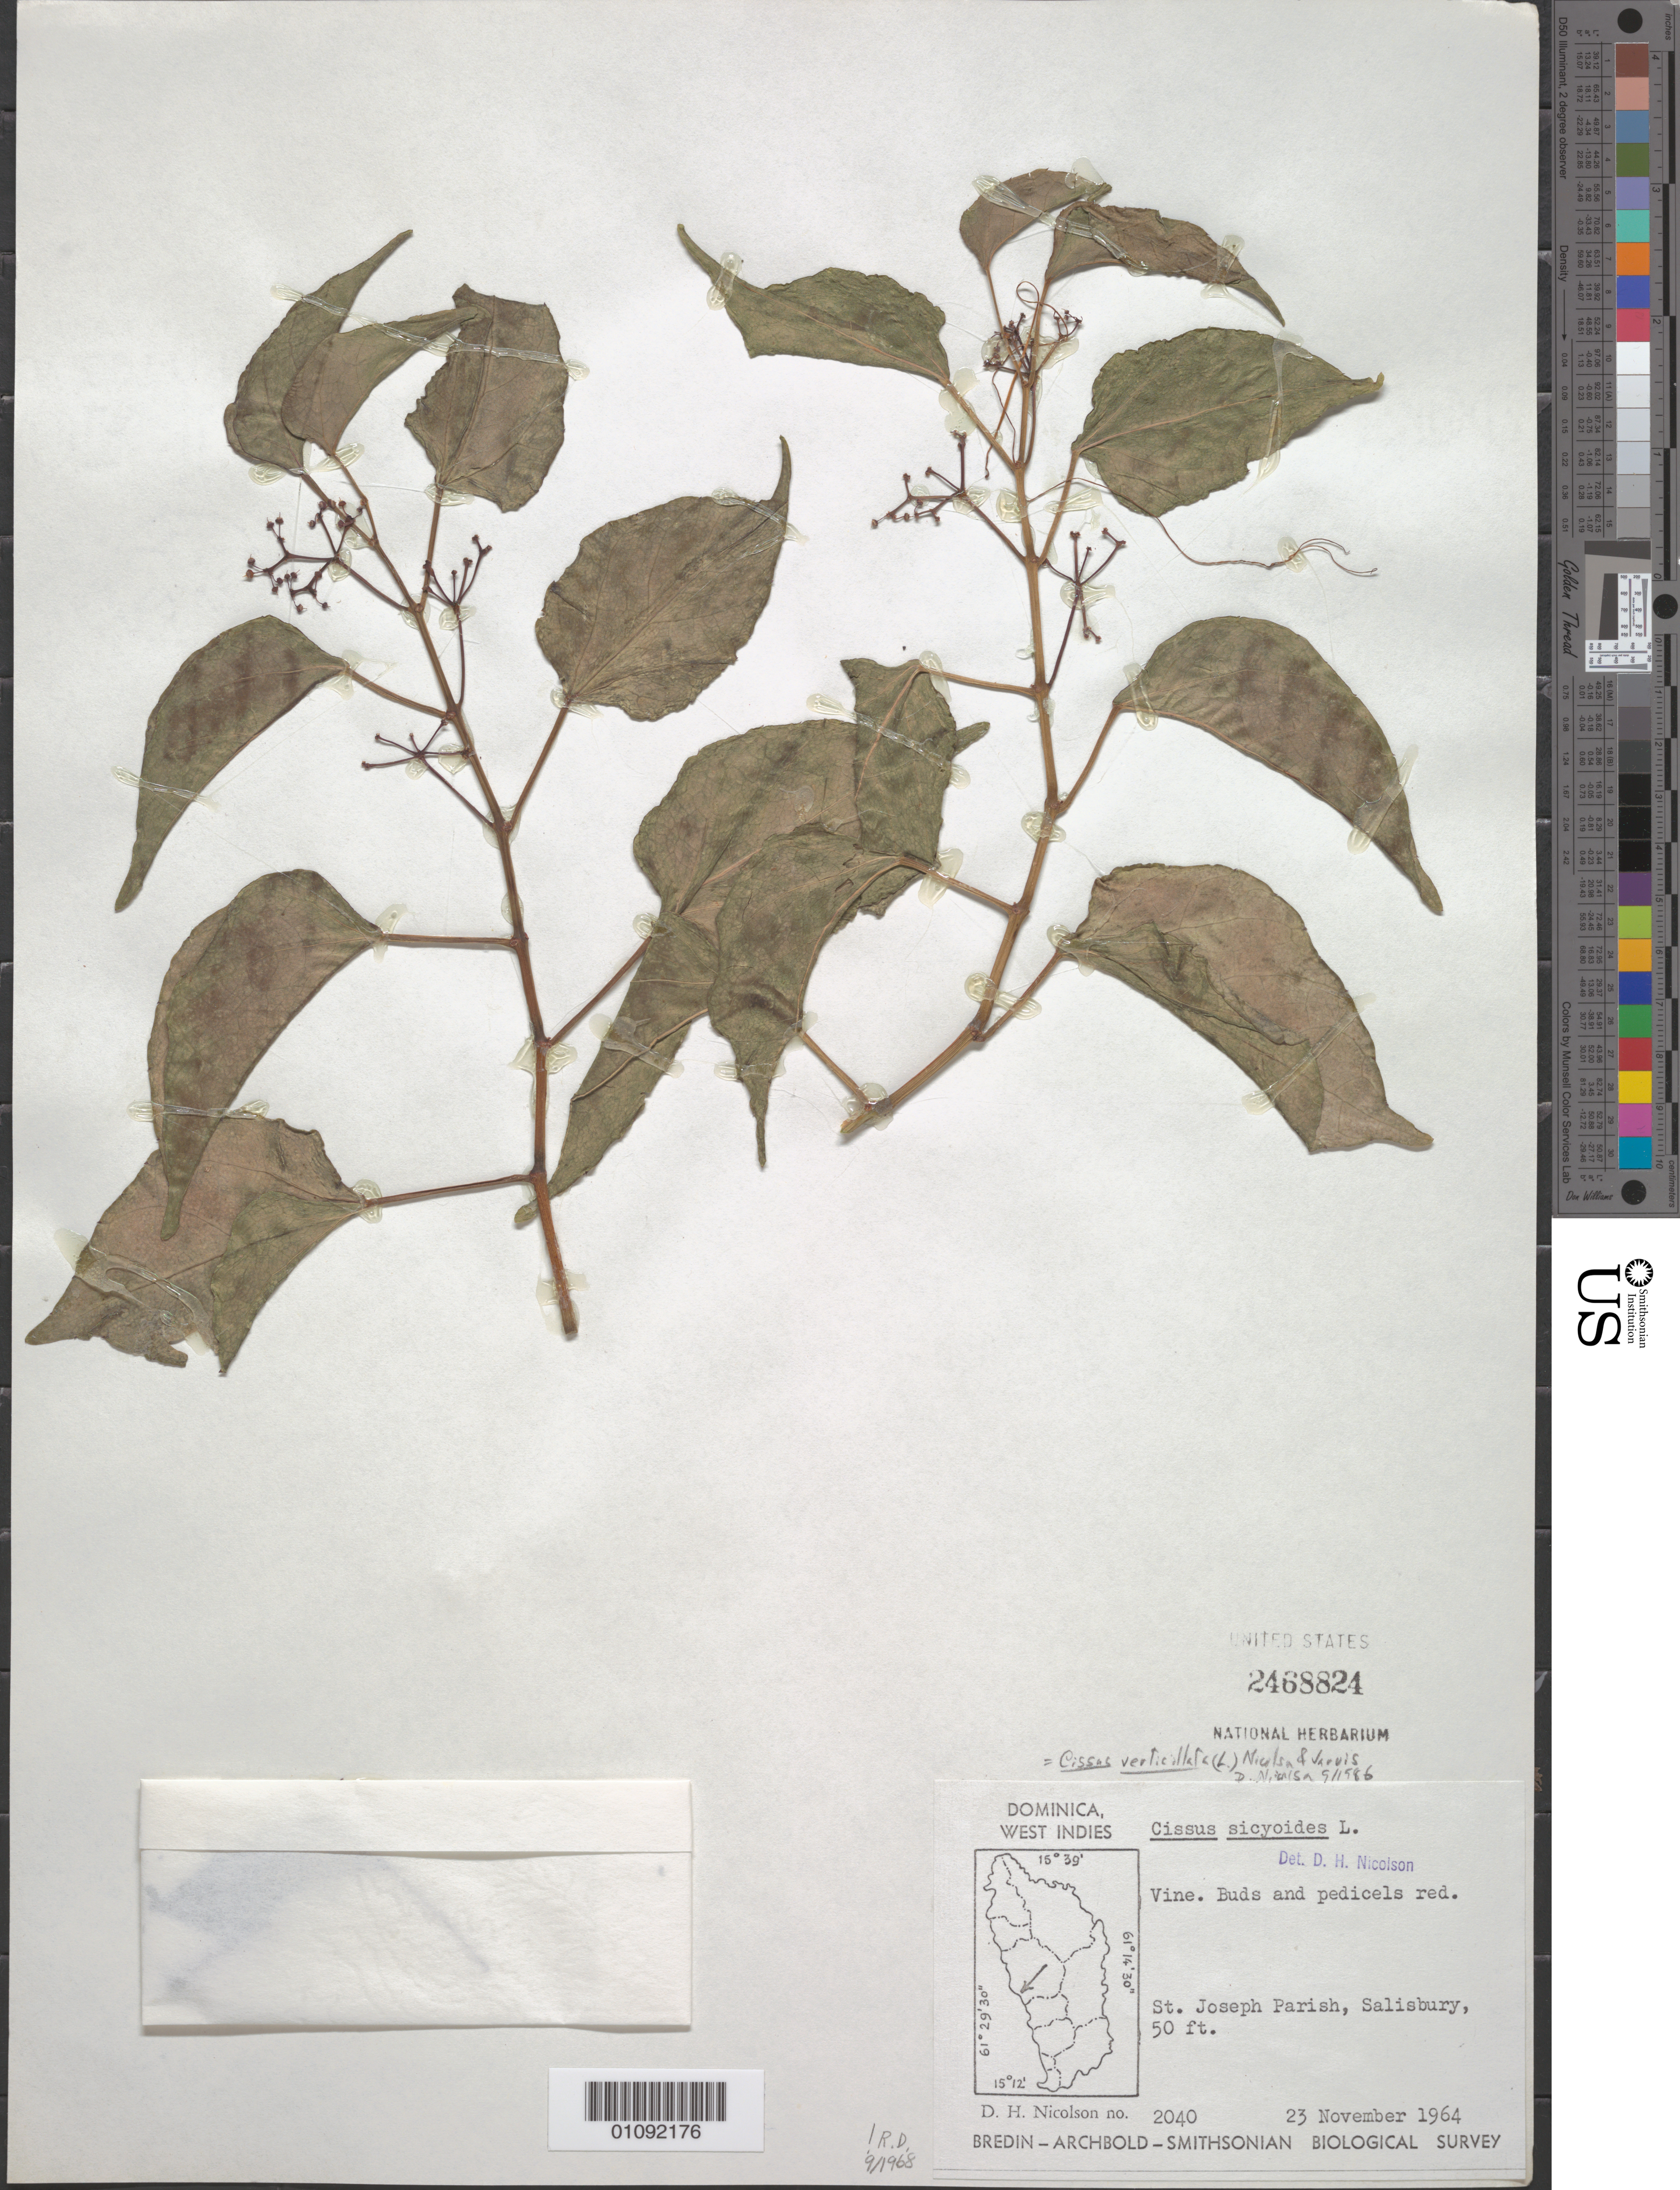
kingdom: Plantae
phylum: Tracheophyta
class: Magnoliopsida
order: Vitales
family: Vitaceae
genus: Cissus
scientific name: Cissus verticillata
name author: (L.) Nicolson & C.E. Jarvis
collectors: D. H. Nicolson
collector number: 2040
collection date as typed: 23 Nov 1964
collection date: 1964-11-23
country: Dominica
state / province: St. Joseph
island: Dominica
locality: St. Joseph Parish, Salisbury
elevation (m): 15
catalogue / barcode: US 2468824